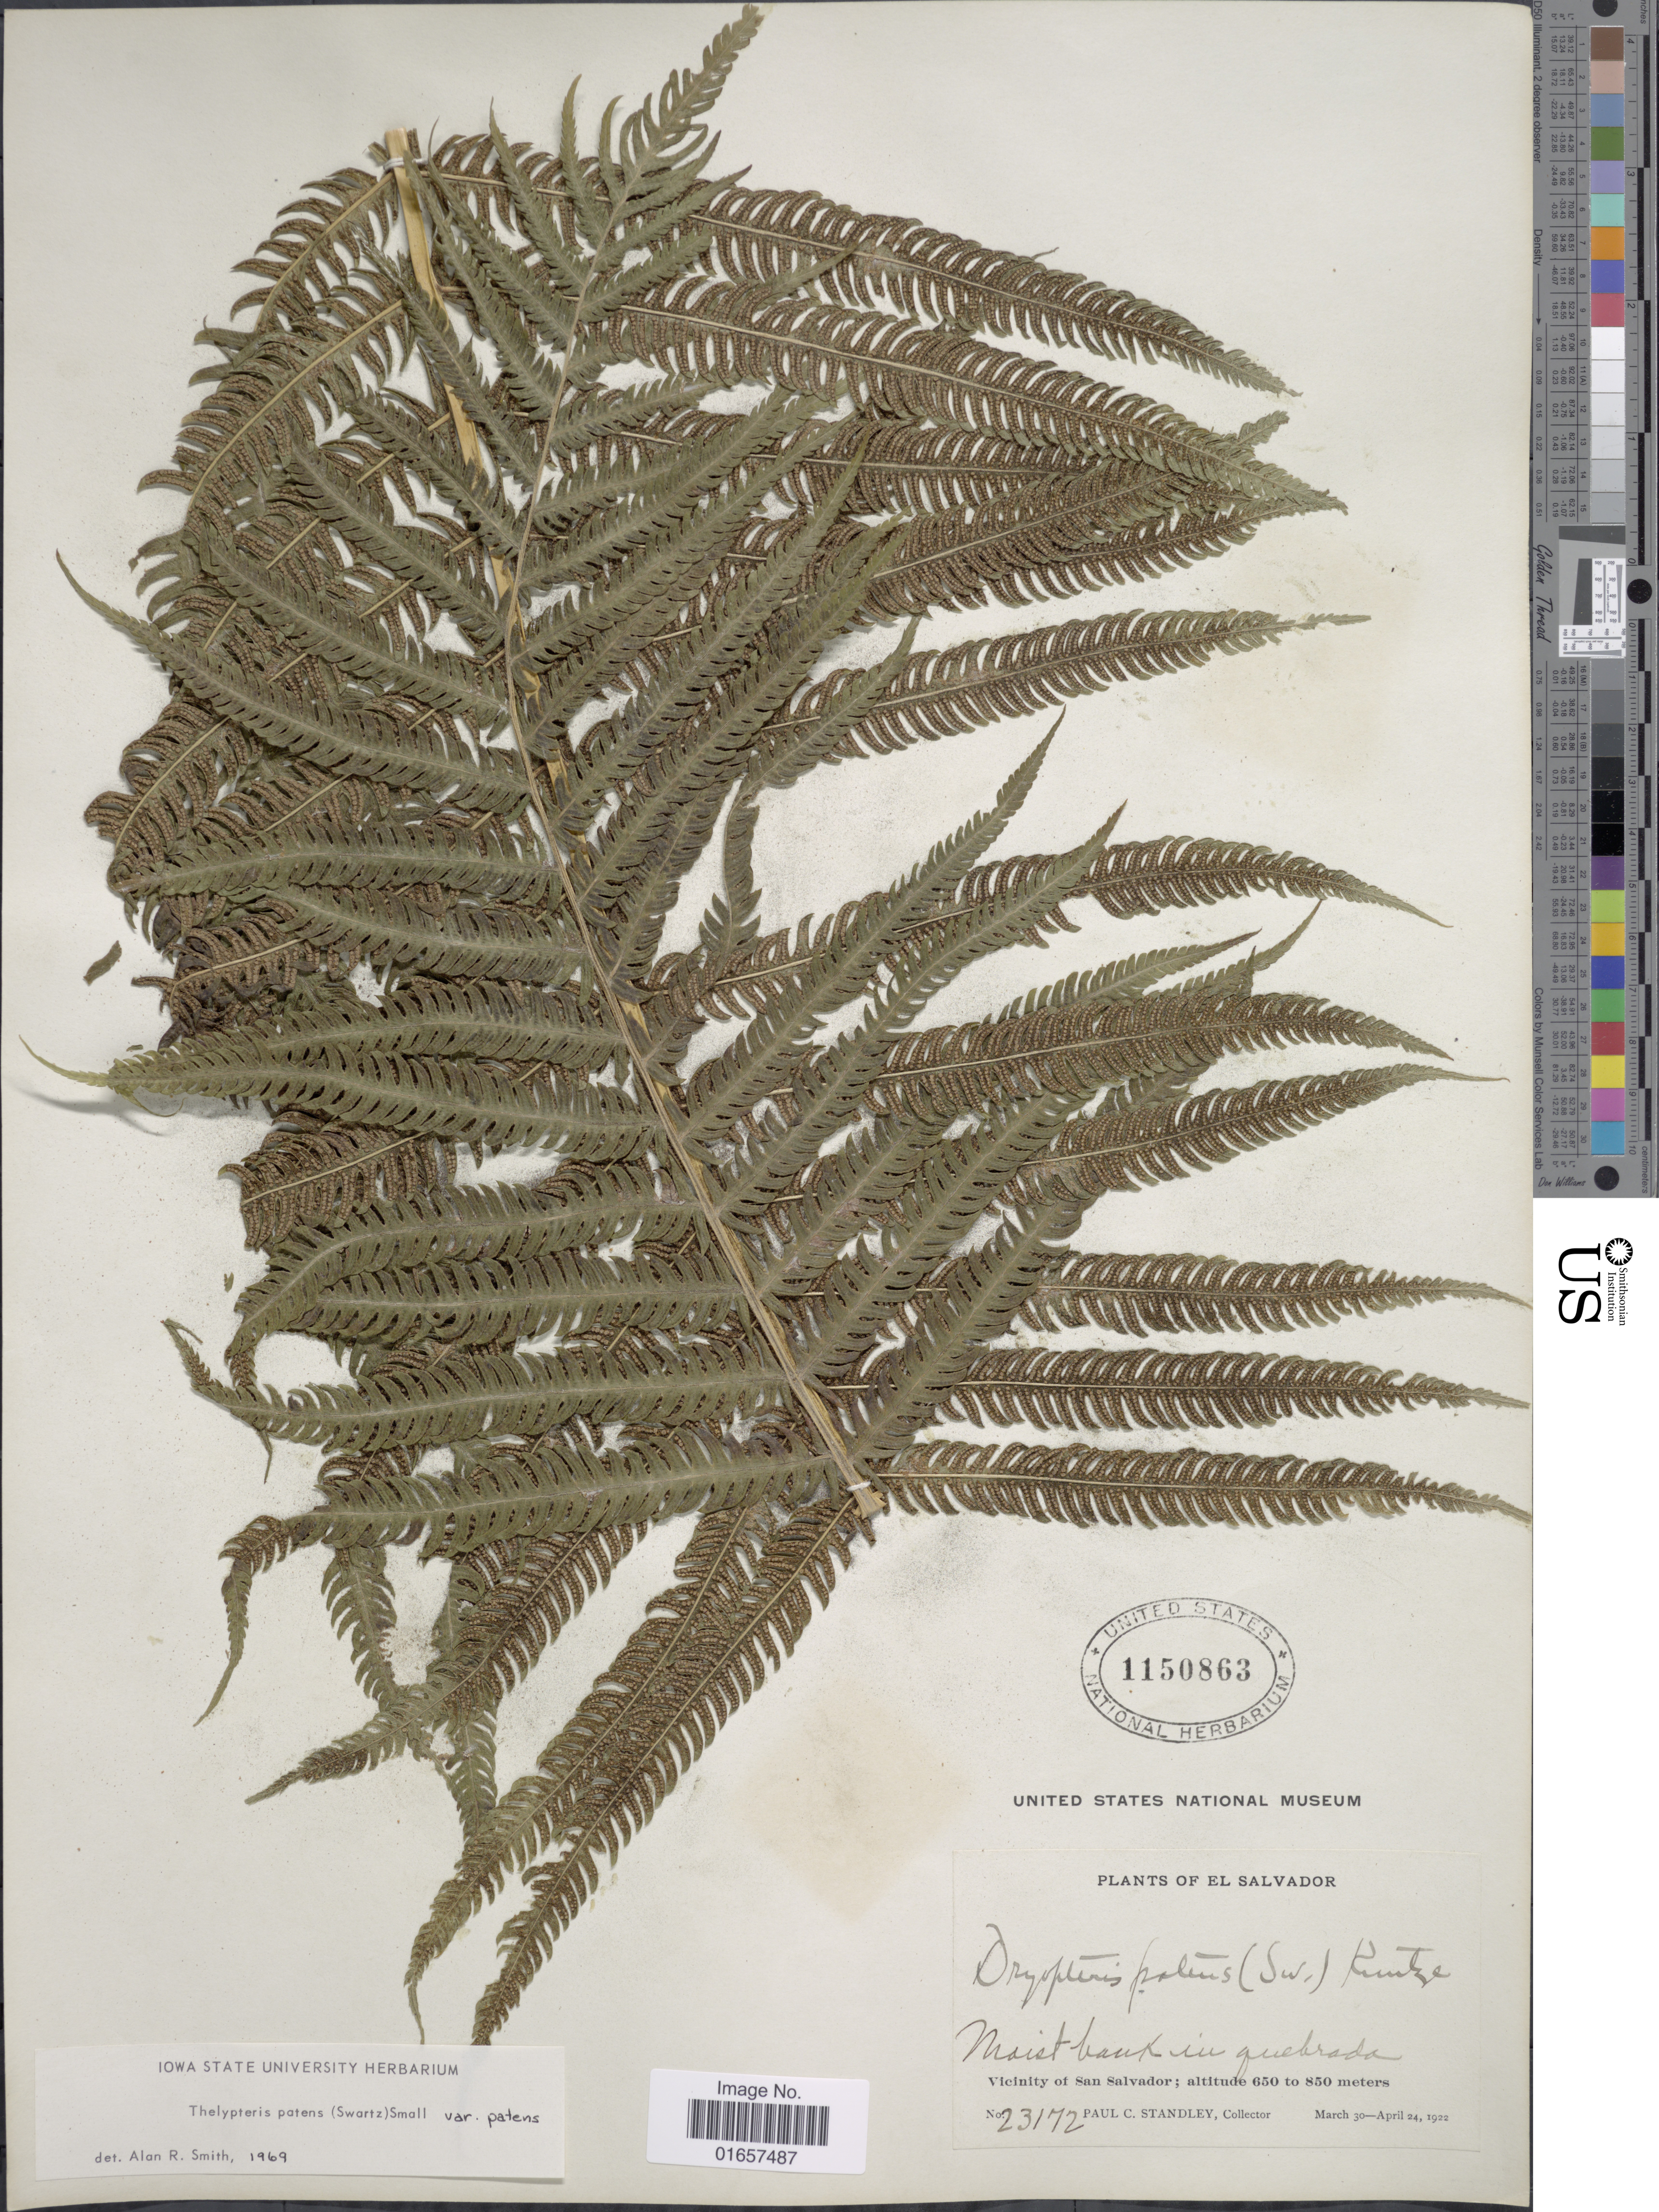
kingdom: Plantae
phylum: Tracheophyta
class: Polypodiopsida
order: Polypodiales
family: Thelypteridaceae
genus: Christella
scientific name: Christella patens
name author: (Sw.) Holttum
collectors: P. C. Standley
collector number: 23172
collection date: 1922-03-30/1922-04-24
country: El Salvador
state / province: San Salvador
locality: El Salvador, Vicinity of San Salvador.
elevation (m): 650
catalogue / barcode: US 1150863